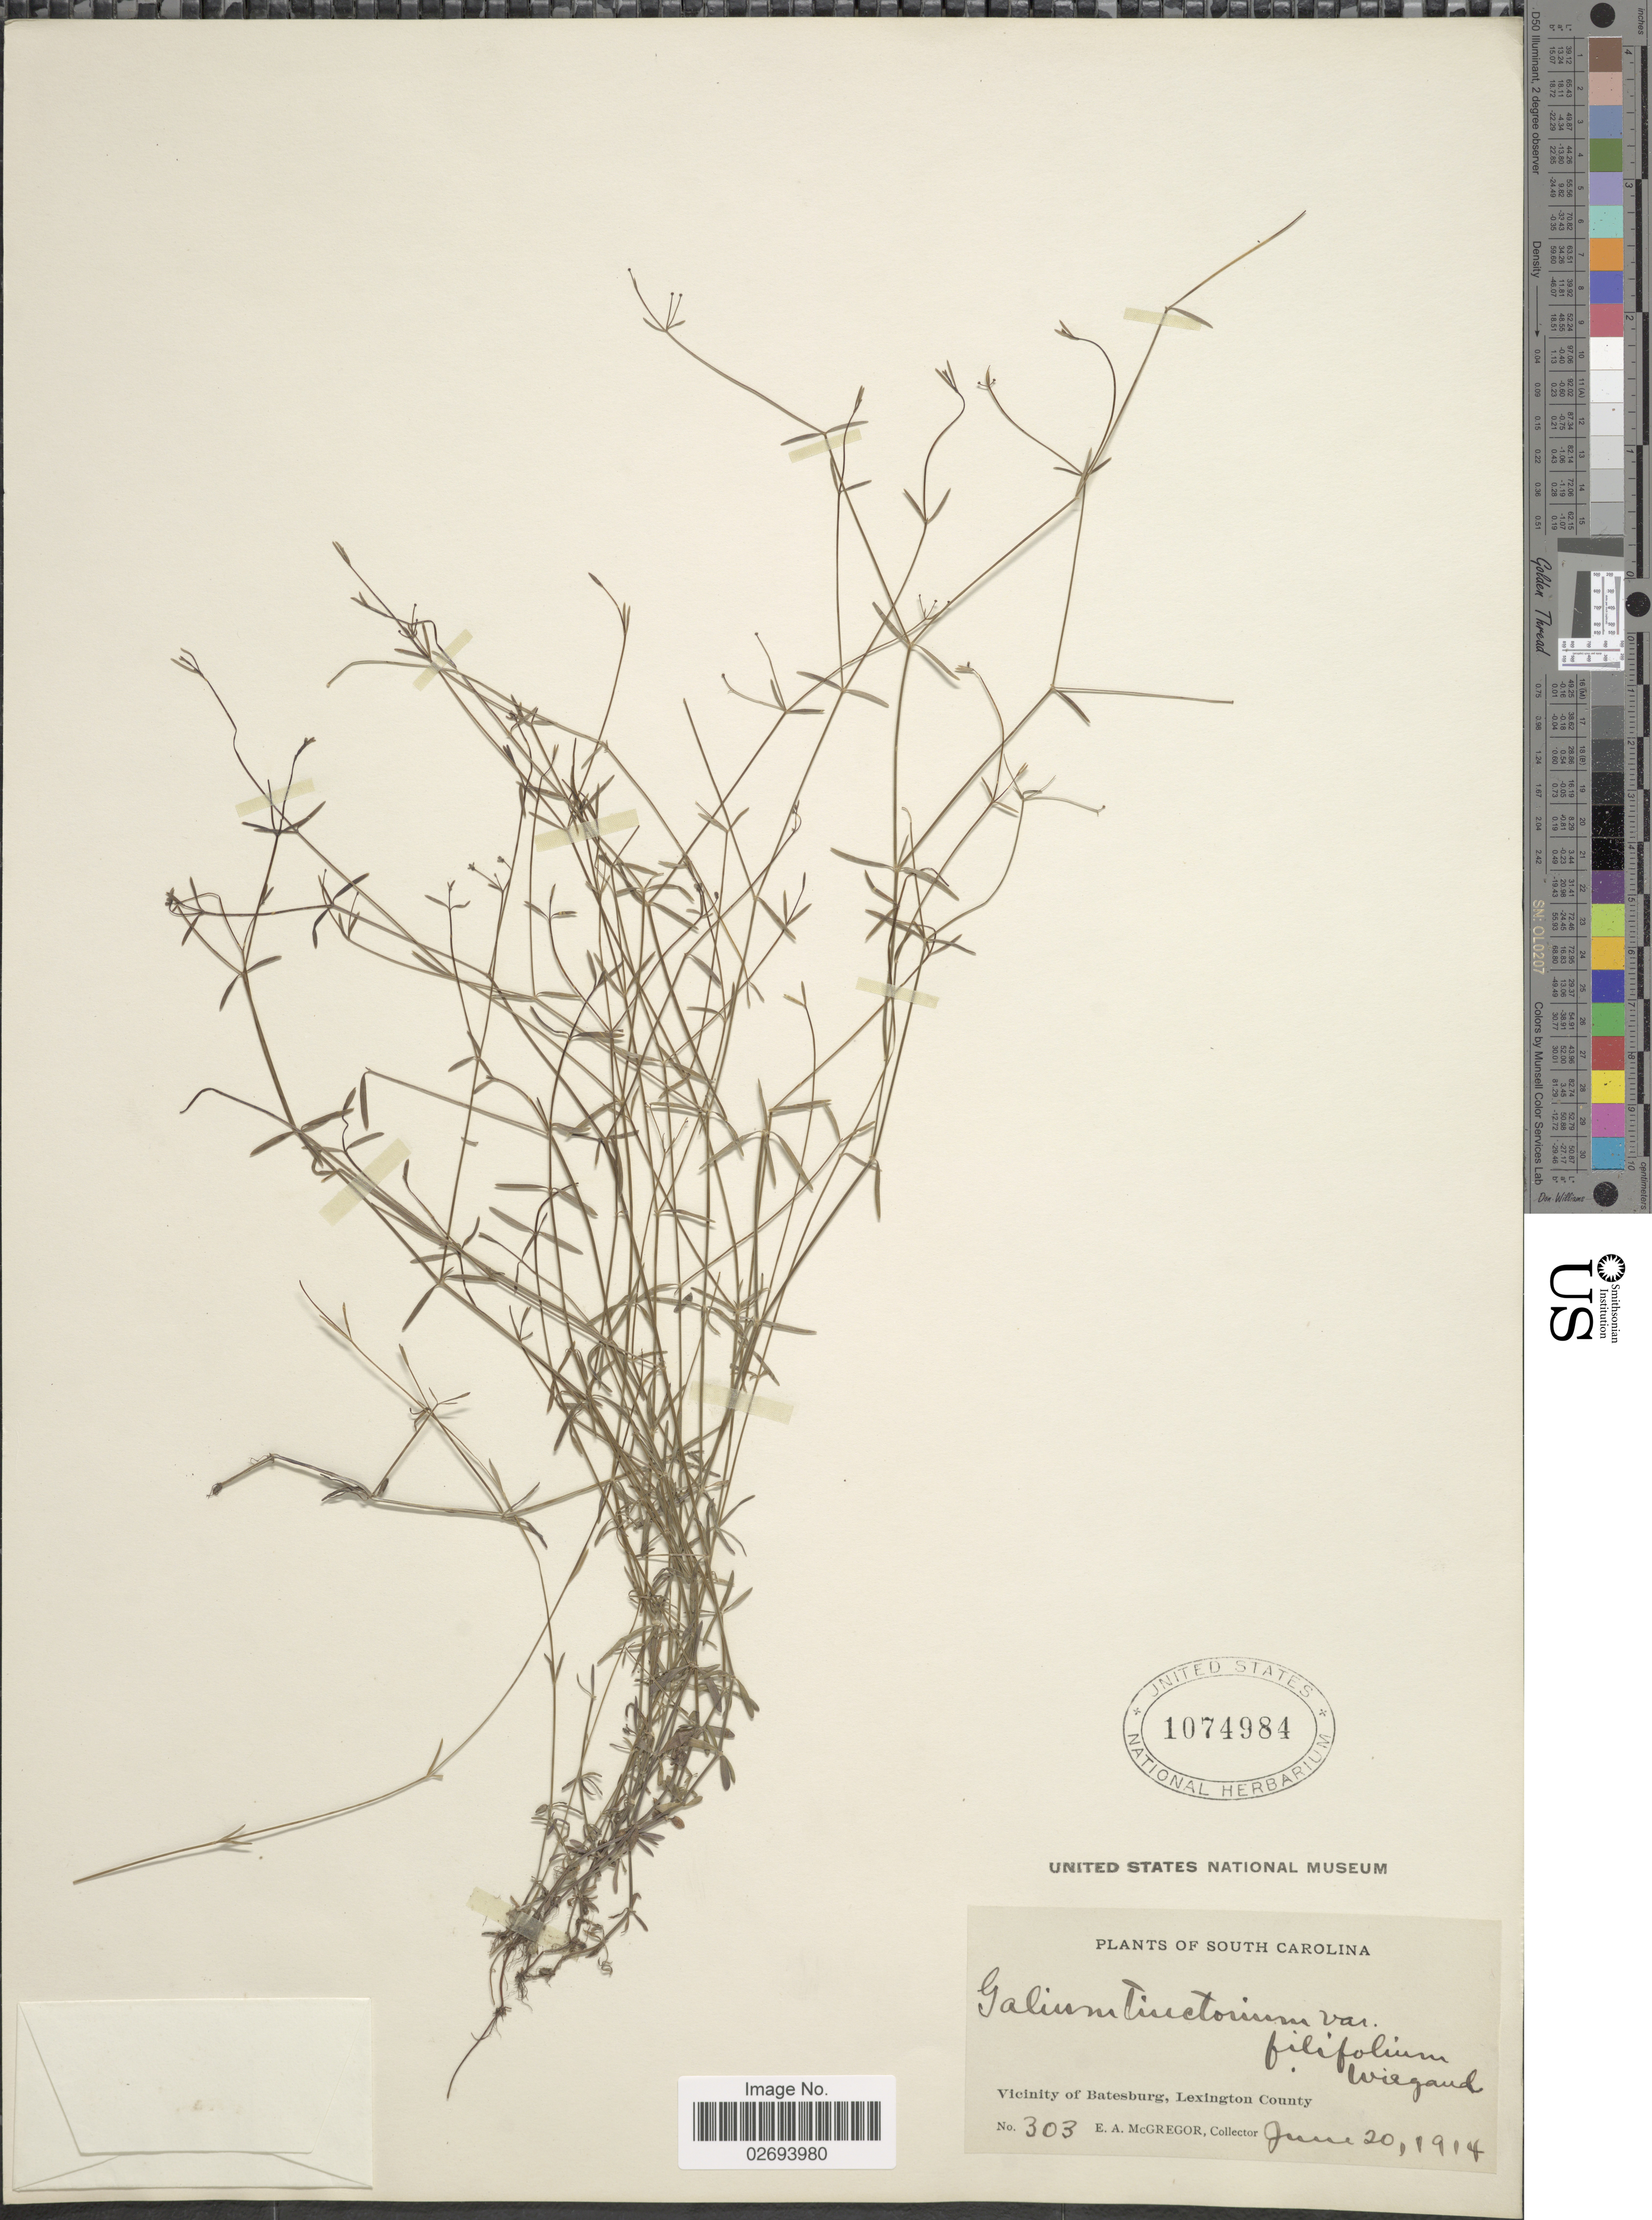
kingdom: Plantae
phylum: Tracheophyta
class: Magnoliopsida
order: Gentianales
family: Rubiaceae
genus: Galium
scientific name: Galium tinctorium var. filifolium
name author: Wiegand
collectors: E. A. McGregor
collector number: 303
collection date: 1914-06-20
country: United States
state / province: South Carolina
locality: Vicinity of Batesburg, Lexington County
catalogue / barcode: US 1074984